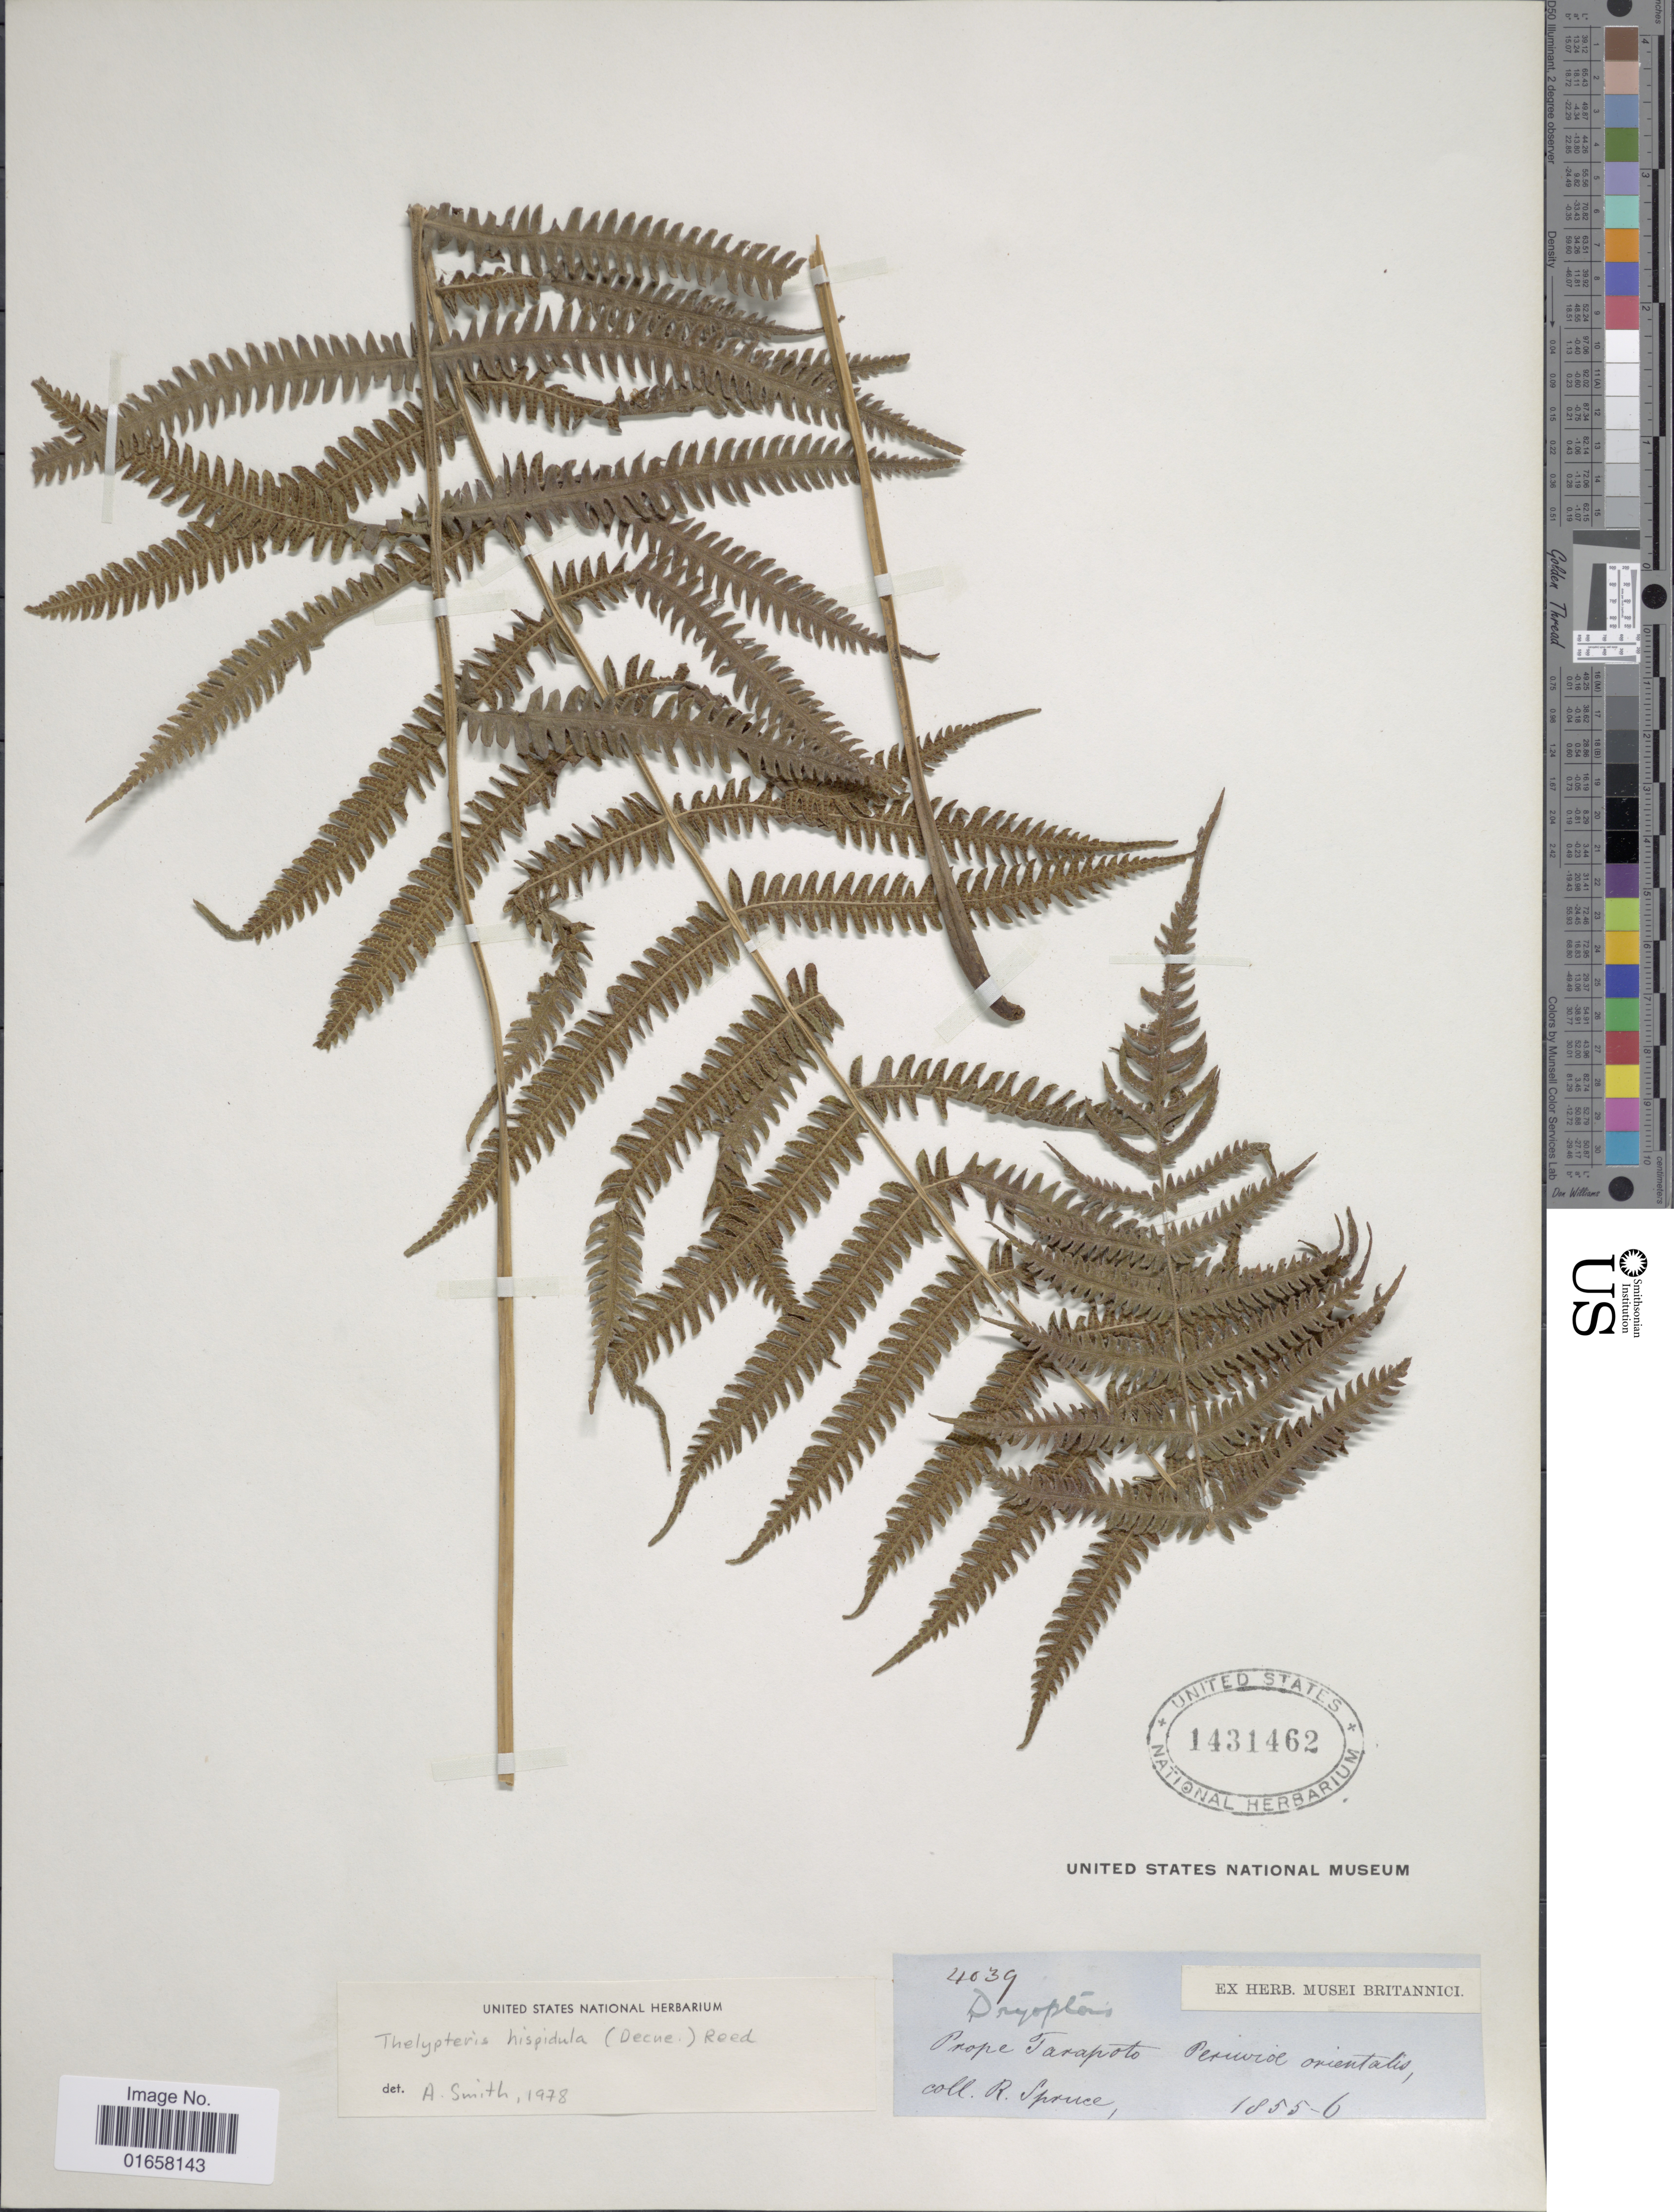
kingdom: Plantae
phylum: Tracheophyta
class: Polypodiopsida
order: Polypodiales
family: Thelypteridaceae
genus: Christella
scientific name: Christella hispidula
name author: (Decne.) Holttum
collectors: R. Spruce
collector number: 4039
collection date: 1855/1856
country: Peru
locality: Prope Tarapoto, Peruvioe Orientalis.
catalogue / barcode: US 1431462